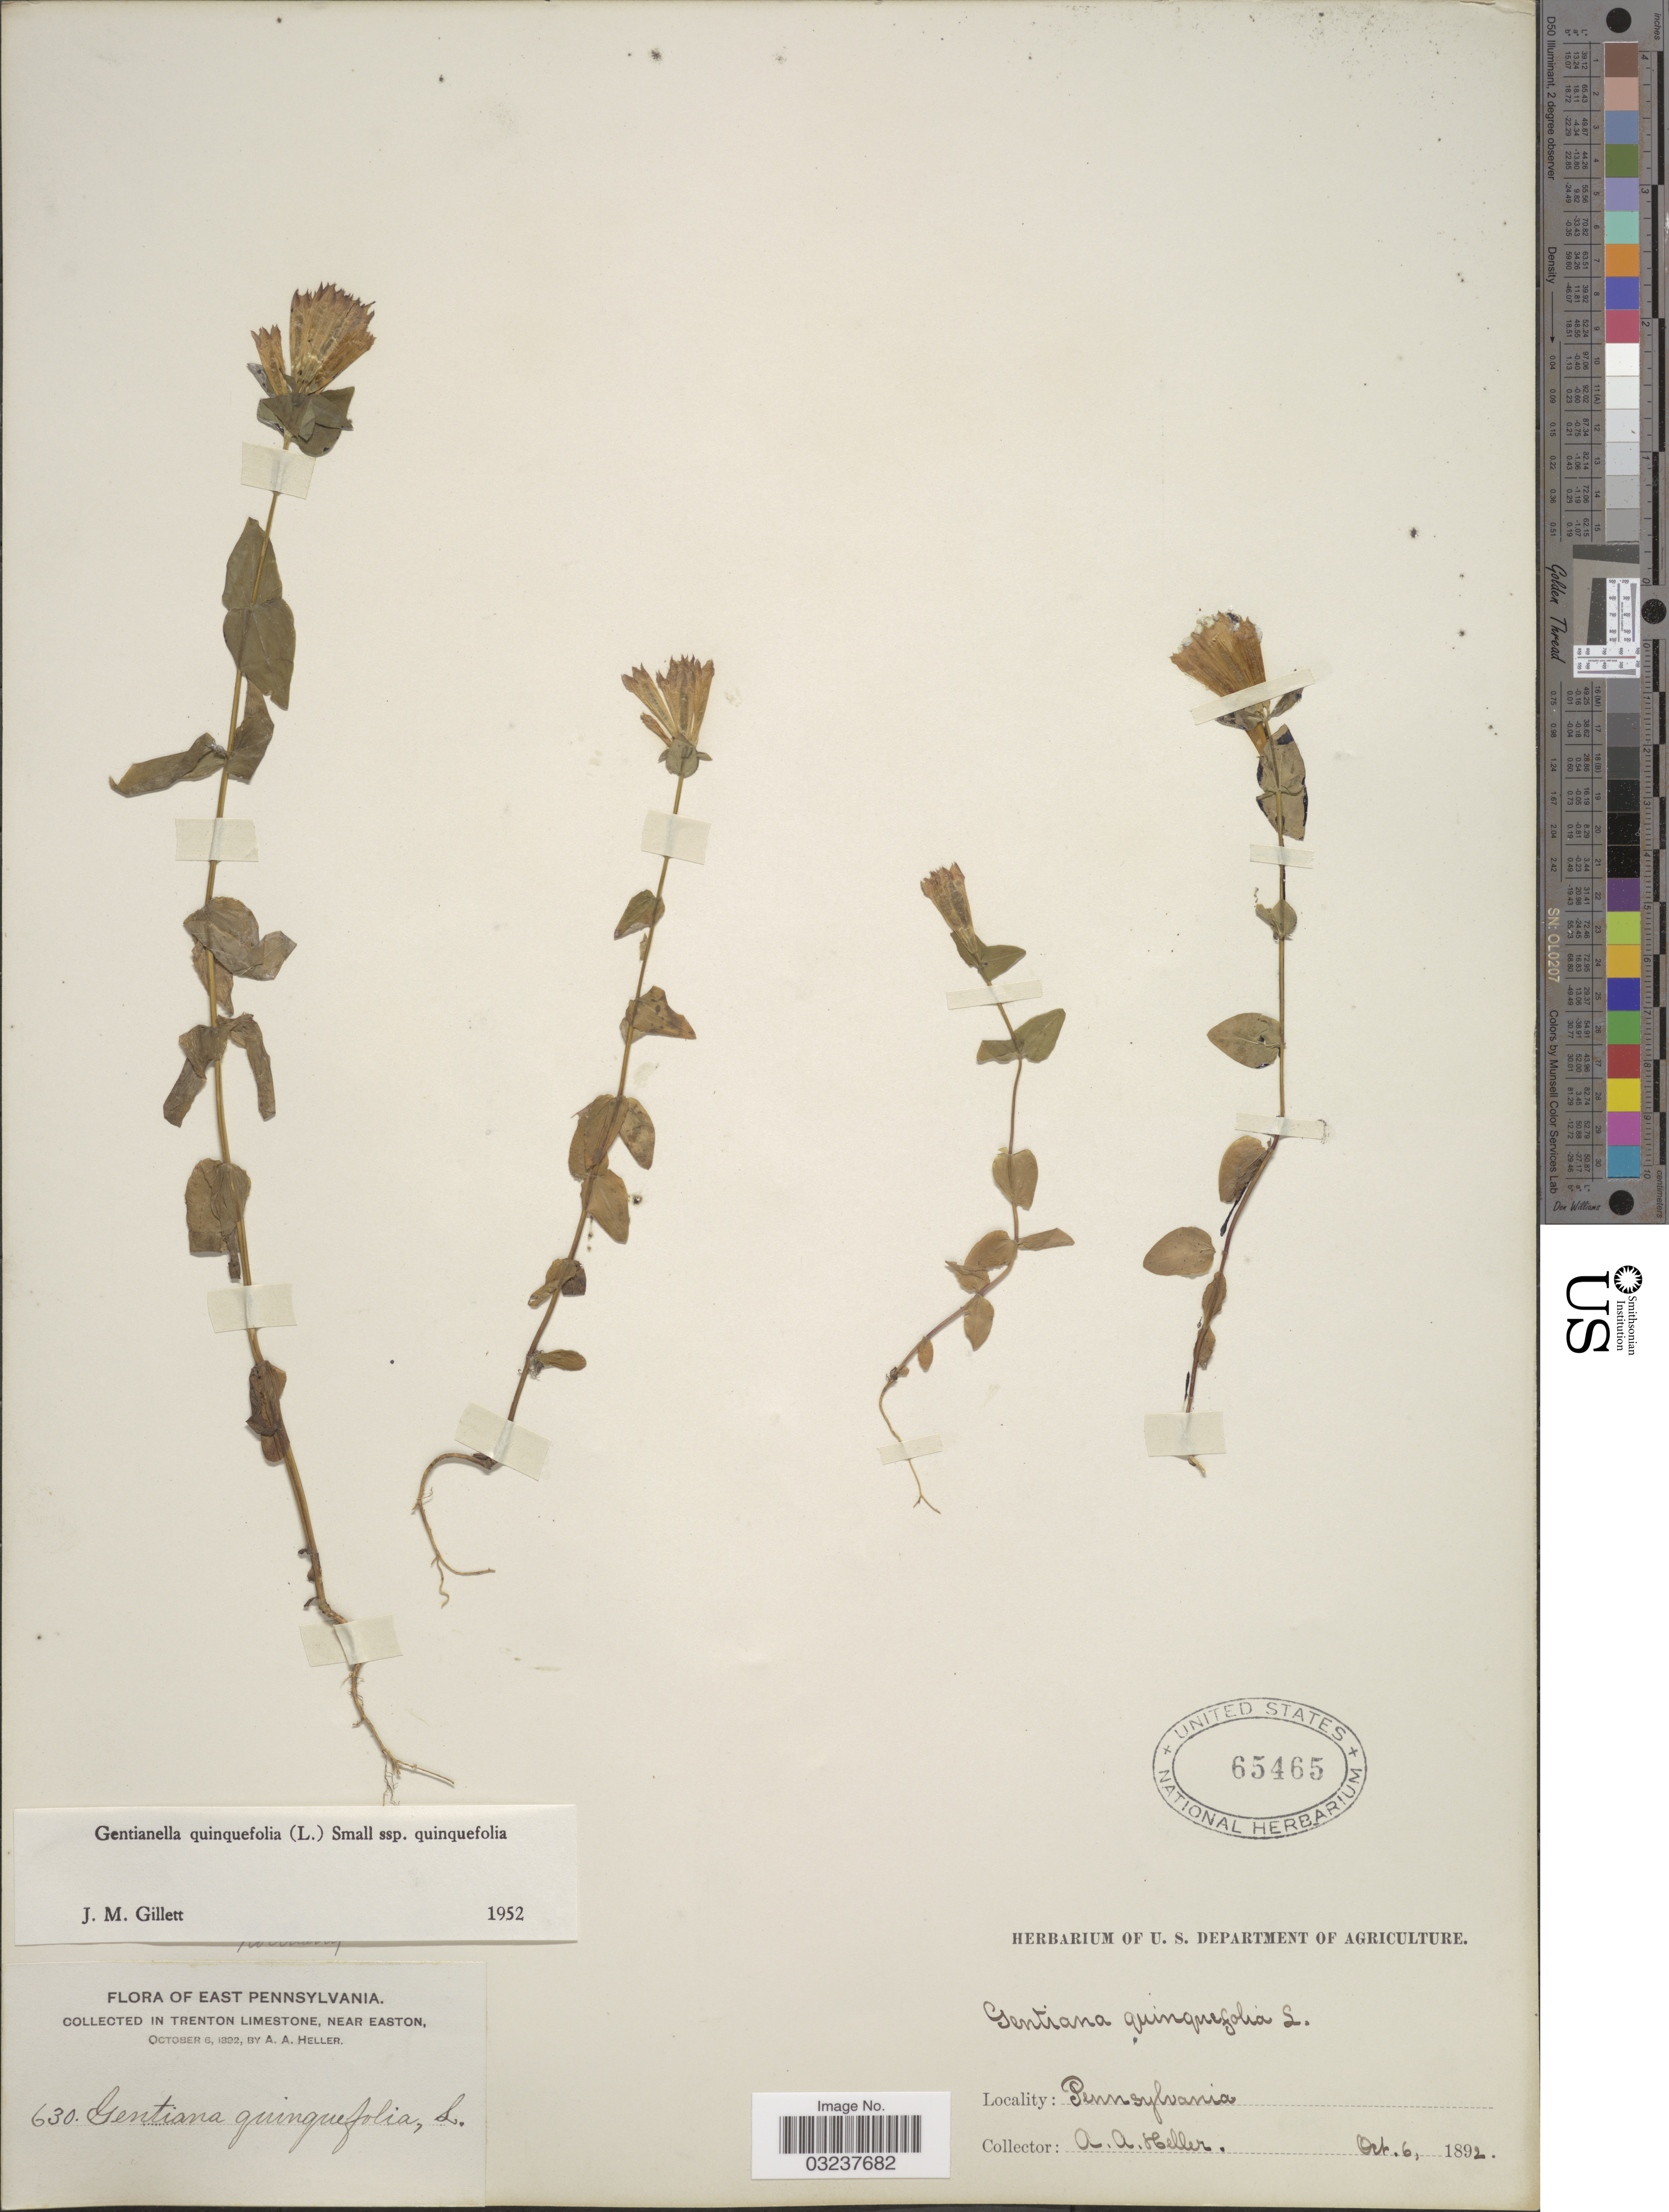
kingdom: Plantae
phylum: Tracheophyta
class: Magnoliopsida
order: Gentianales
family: Gentianaceae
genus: Gentianella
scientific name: Gentianella quinquefolia subsp. quinquefolia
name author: (L.) Small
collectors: A. A. Heller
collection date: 1892-10-06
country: United States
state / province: Pennsylvania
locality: East Pennsylvania, in Trenton limestone, near Easton.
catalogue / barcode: US 65465